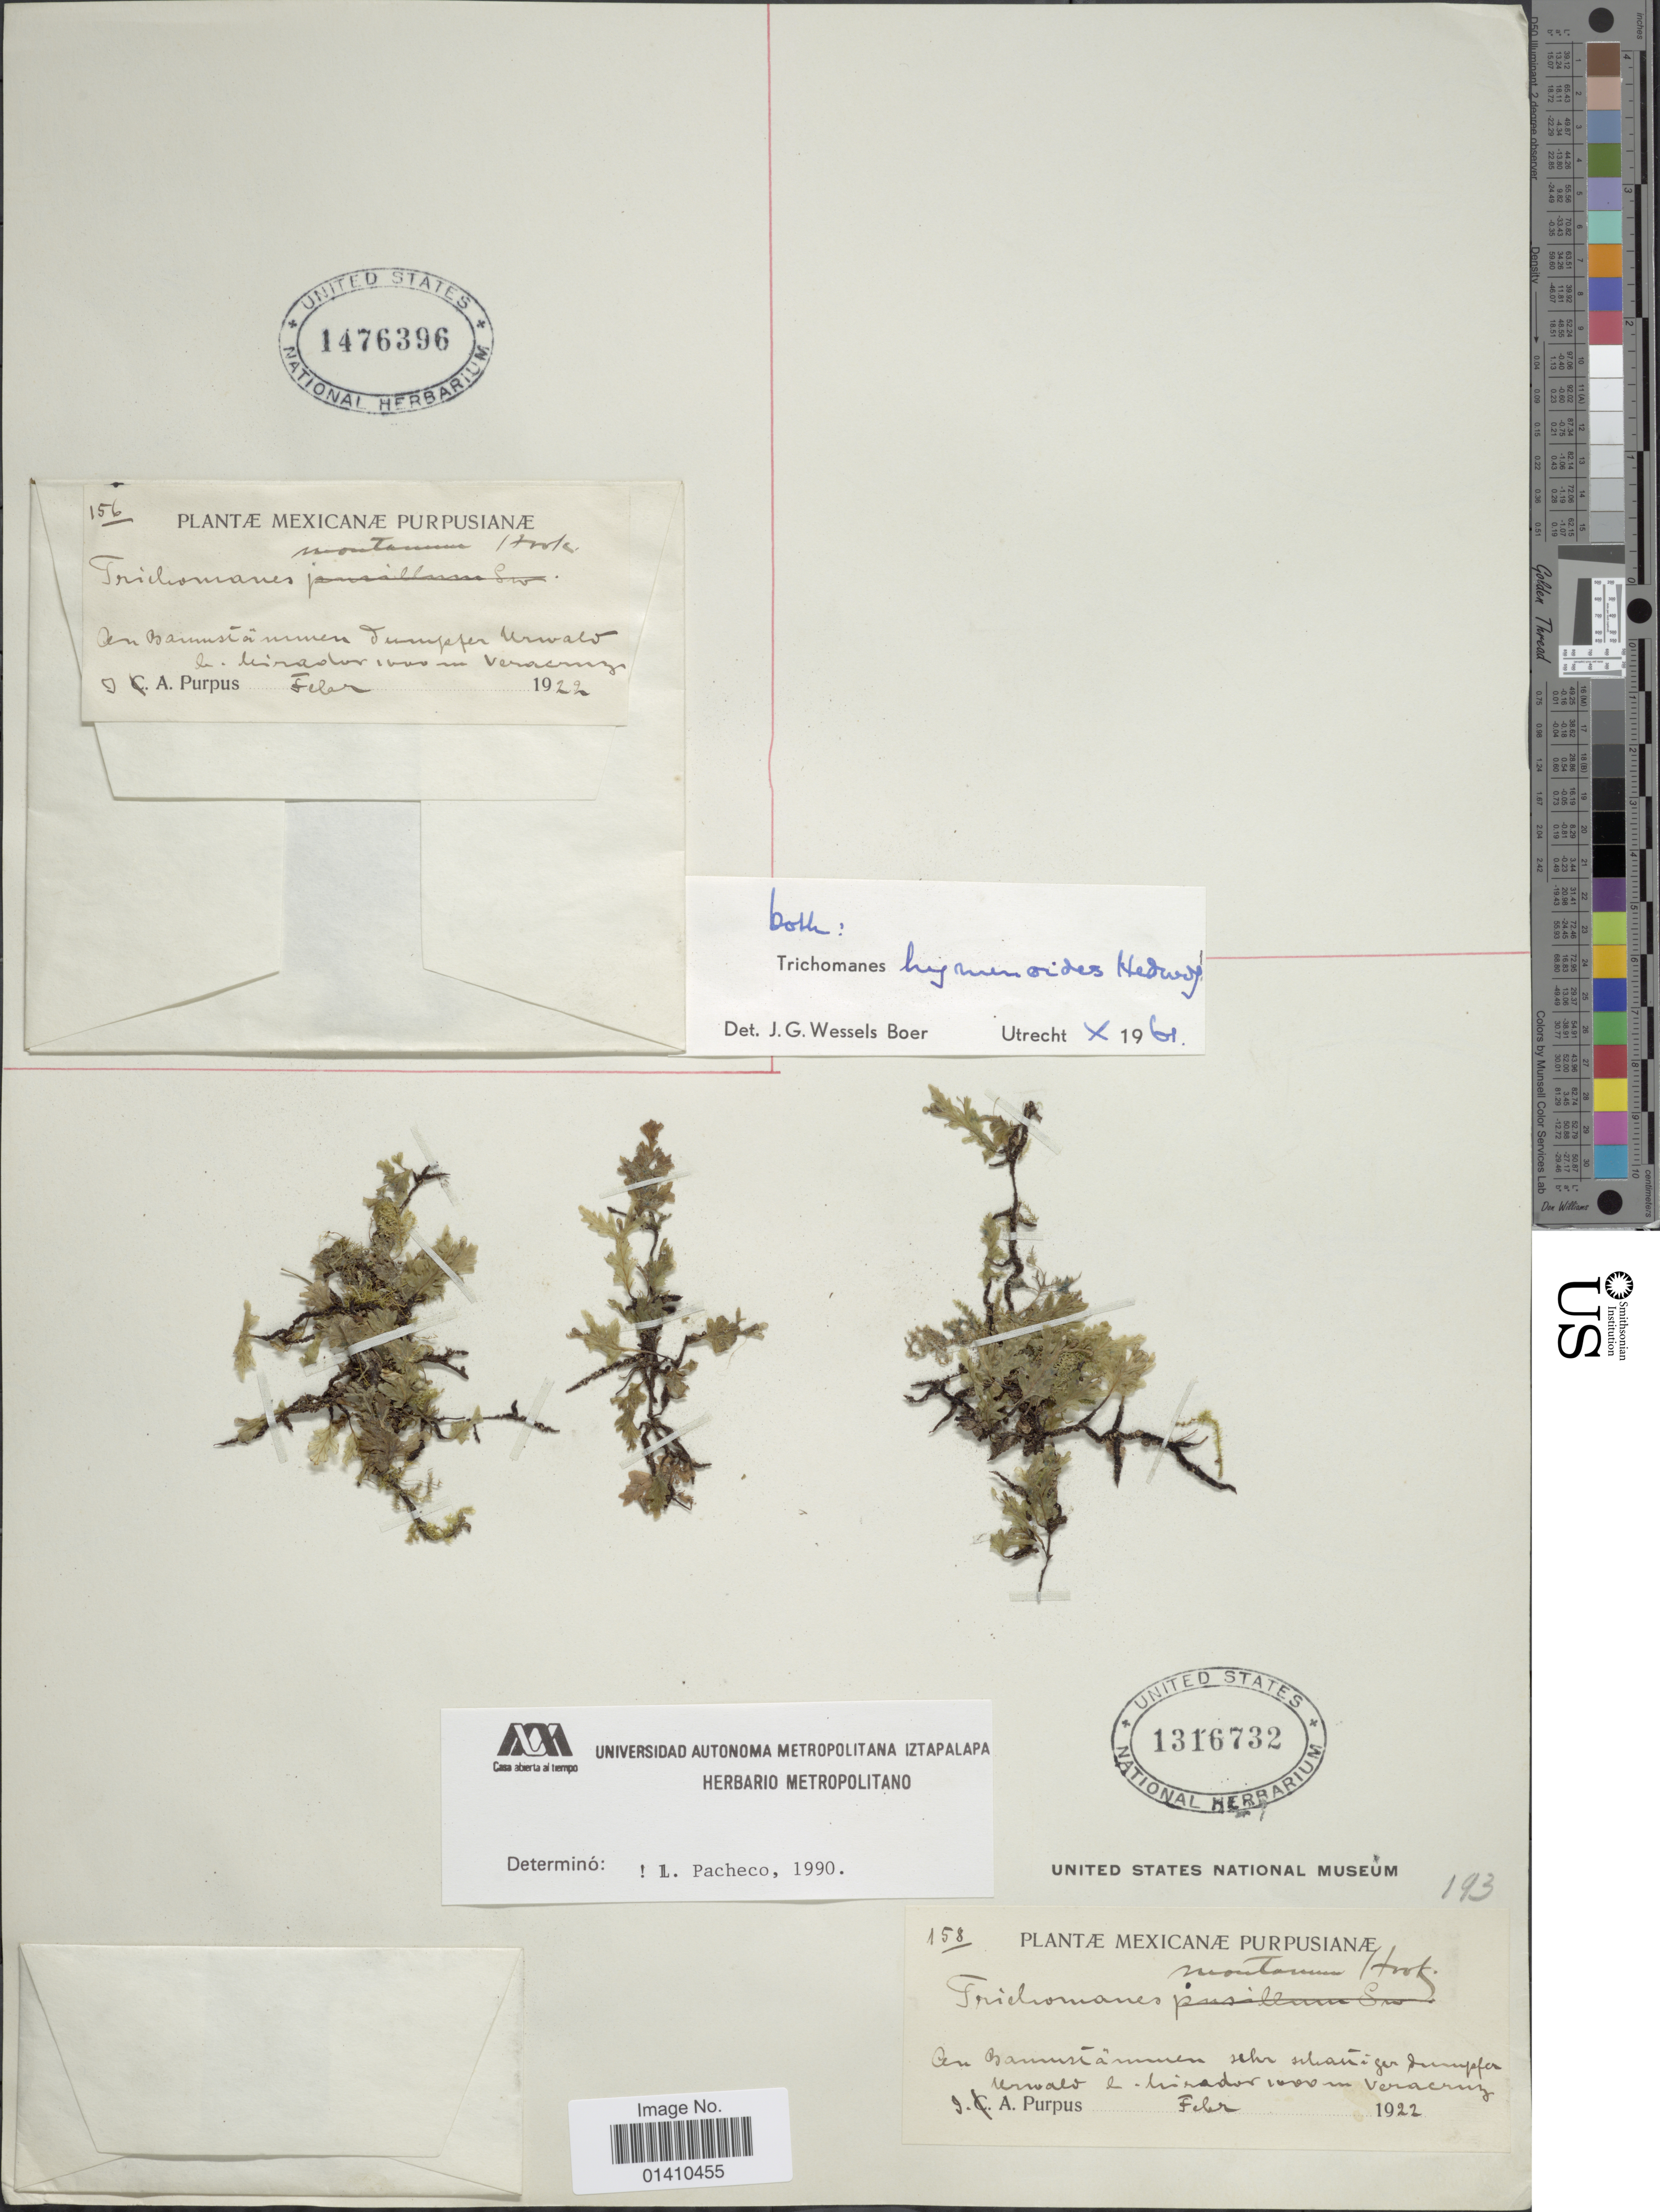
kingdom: Plantae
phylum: Tracheophyta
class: Polypodiopsida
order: Hymenophyllales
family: Hymenophyllaceae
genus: Didymoglossum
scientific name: Didymoglossum hymenoides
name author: (Hedw.) Copel.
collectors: J. A. Purpus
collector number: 156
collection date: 1922-02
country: Mexico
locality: An Bamminummen gumper urvald, kristian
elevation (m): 1000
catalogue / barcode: US 1476396-2